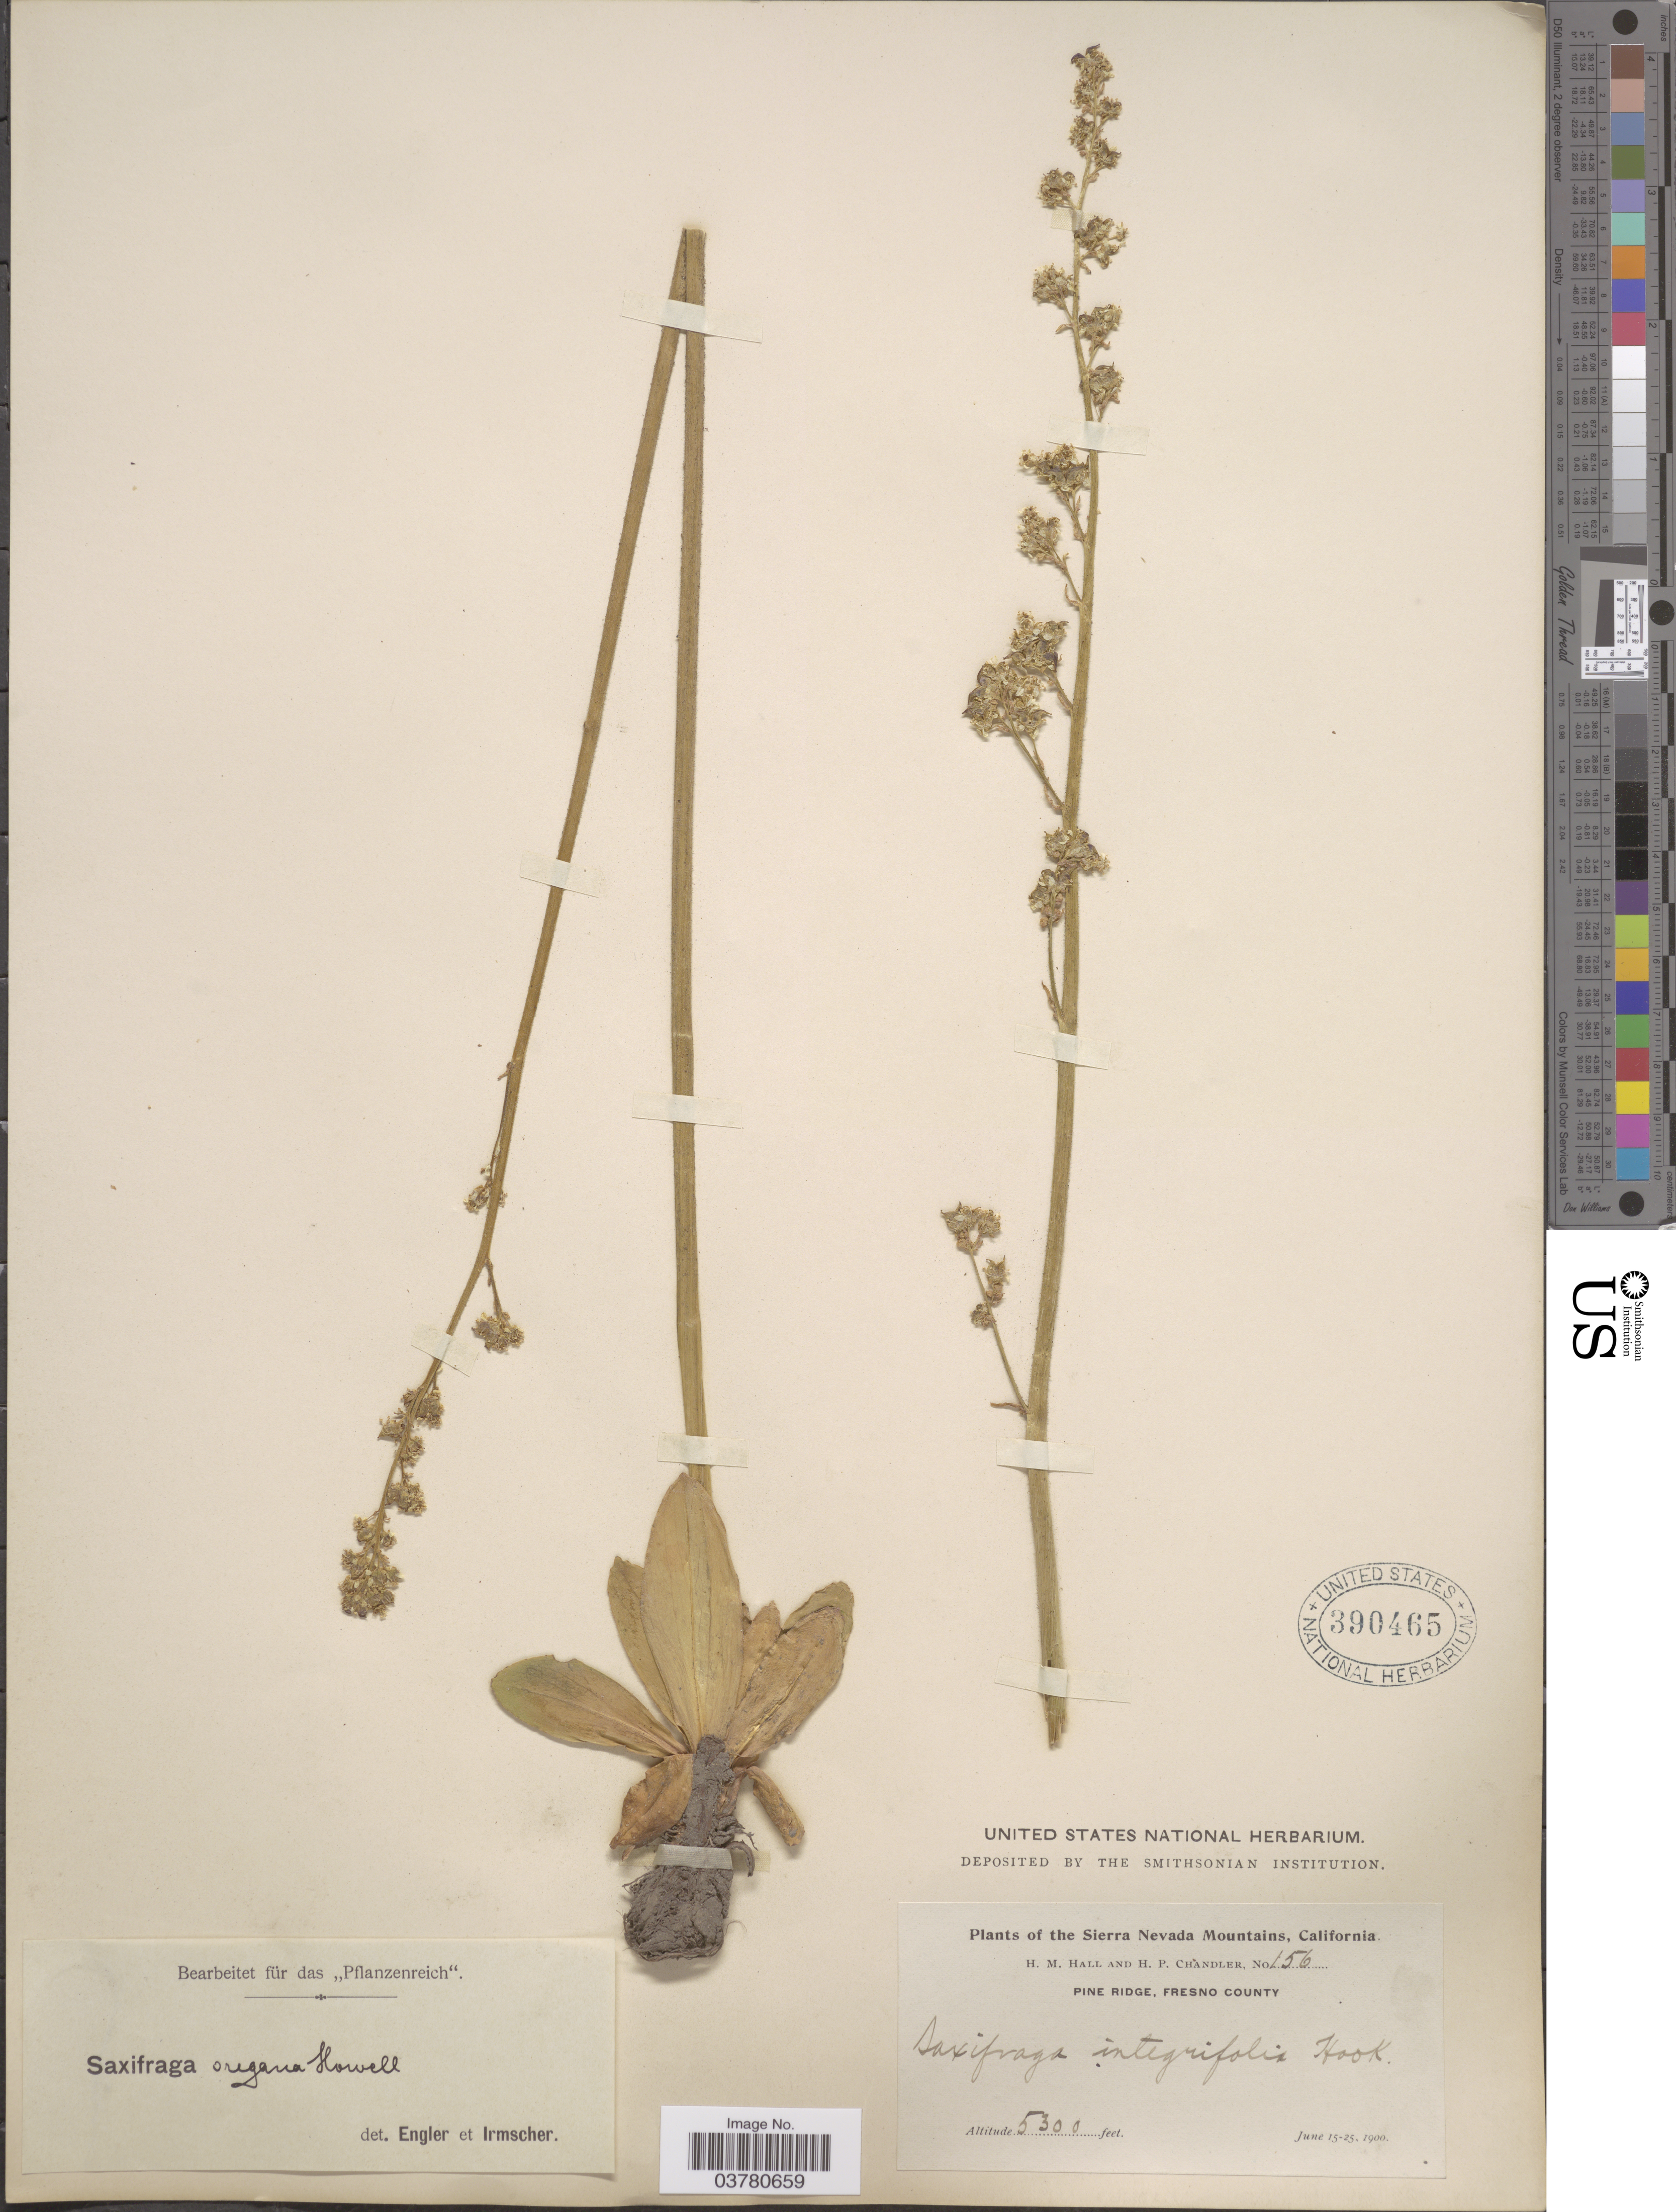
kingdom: Plantae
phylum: Tracheophyta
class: Magnoliopsida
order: Saxifragales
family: Saxifragaceae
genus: Micranthes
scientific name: Micranthes oregana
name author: (Howell) Small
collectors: H. M. Hall & H. Chandler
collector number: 156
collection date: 1900-06-15/1900-06-25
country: United States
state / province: California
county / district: Fresno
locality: Sierra Nevada Mountains. Pine Ridge, Fresno County.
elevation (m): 1615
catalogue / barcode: US 390465